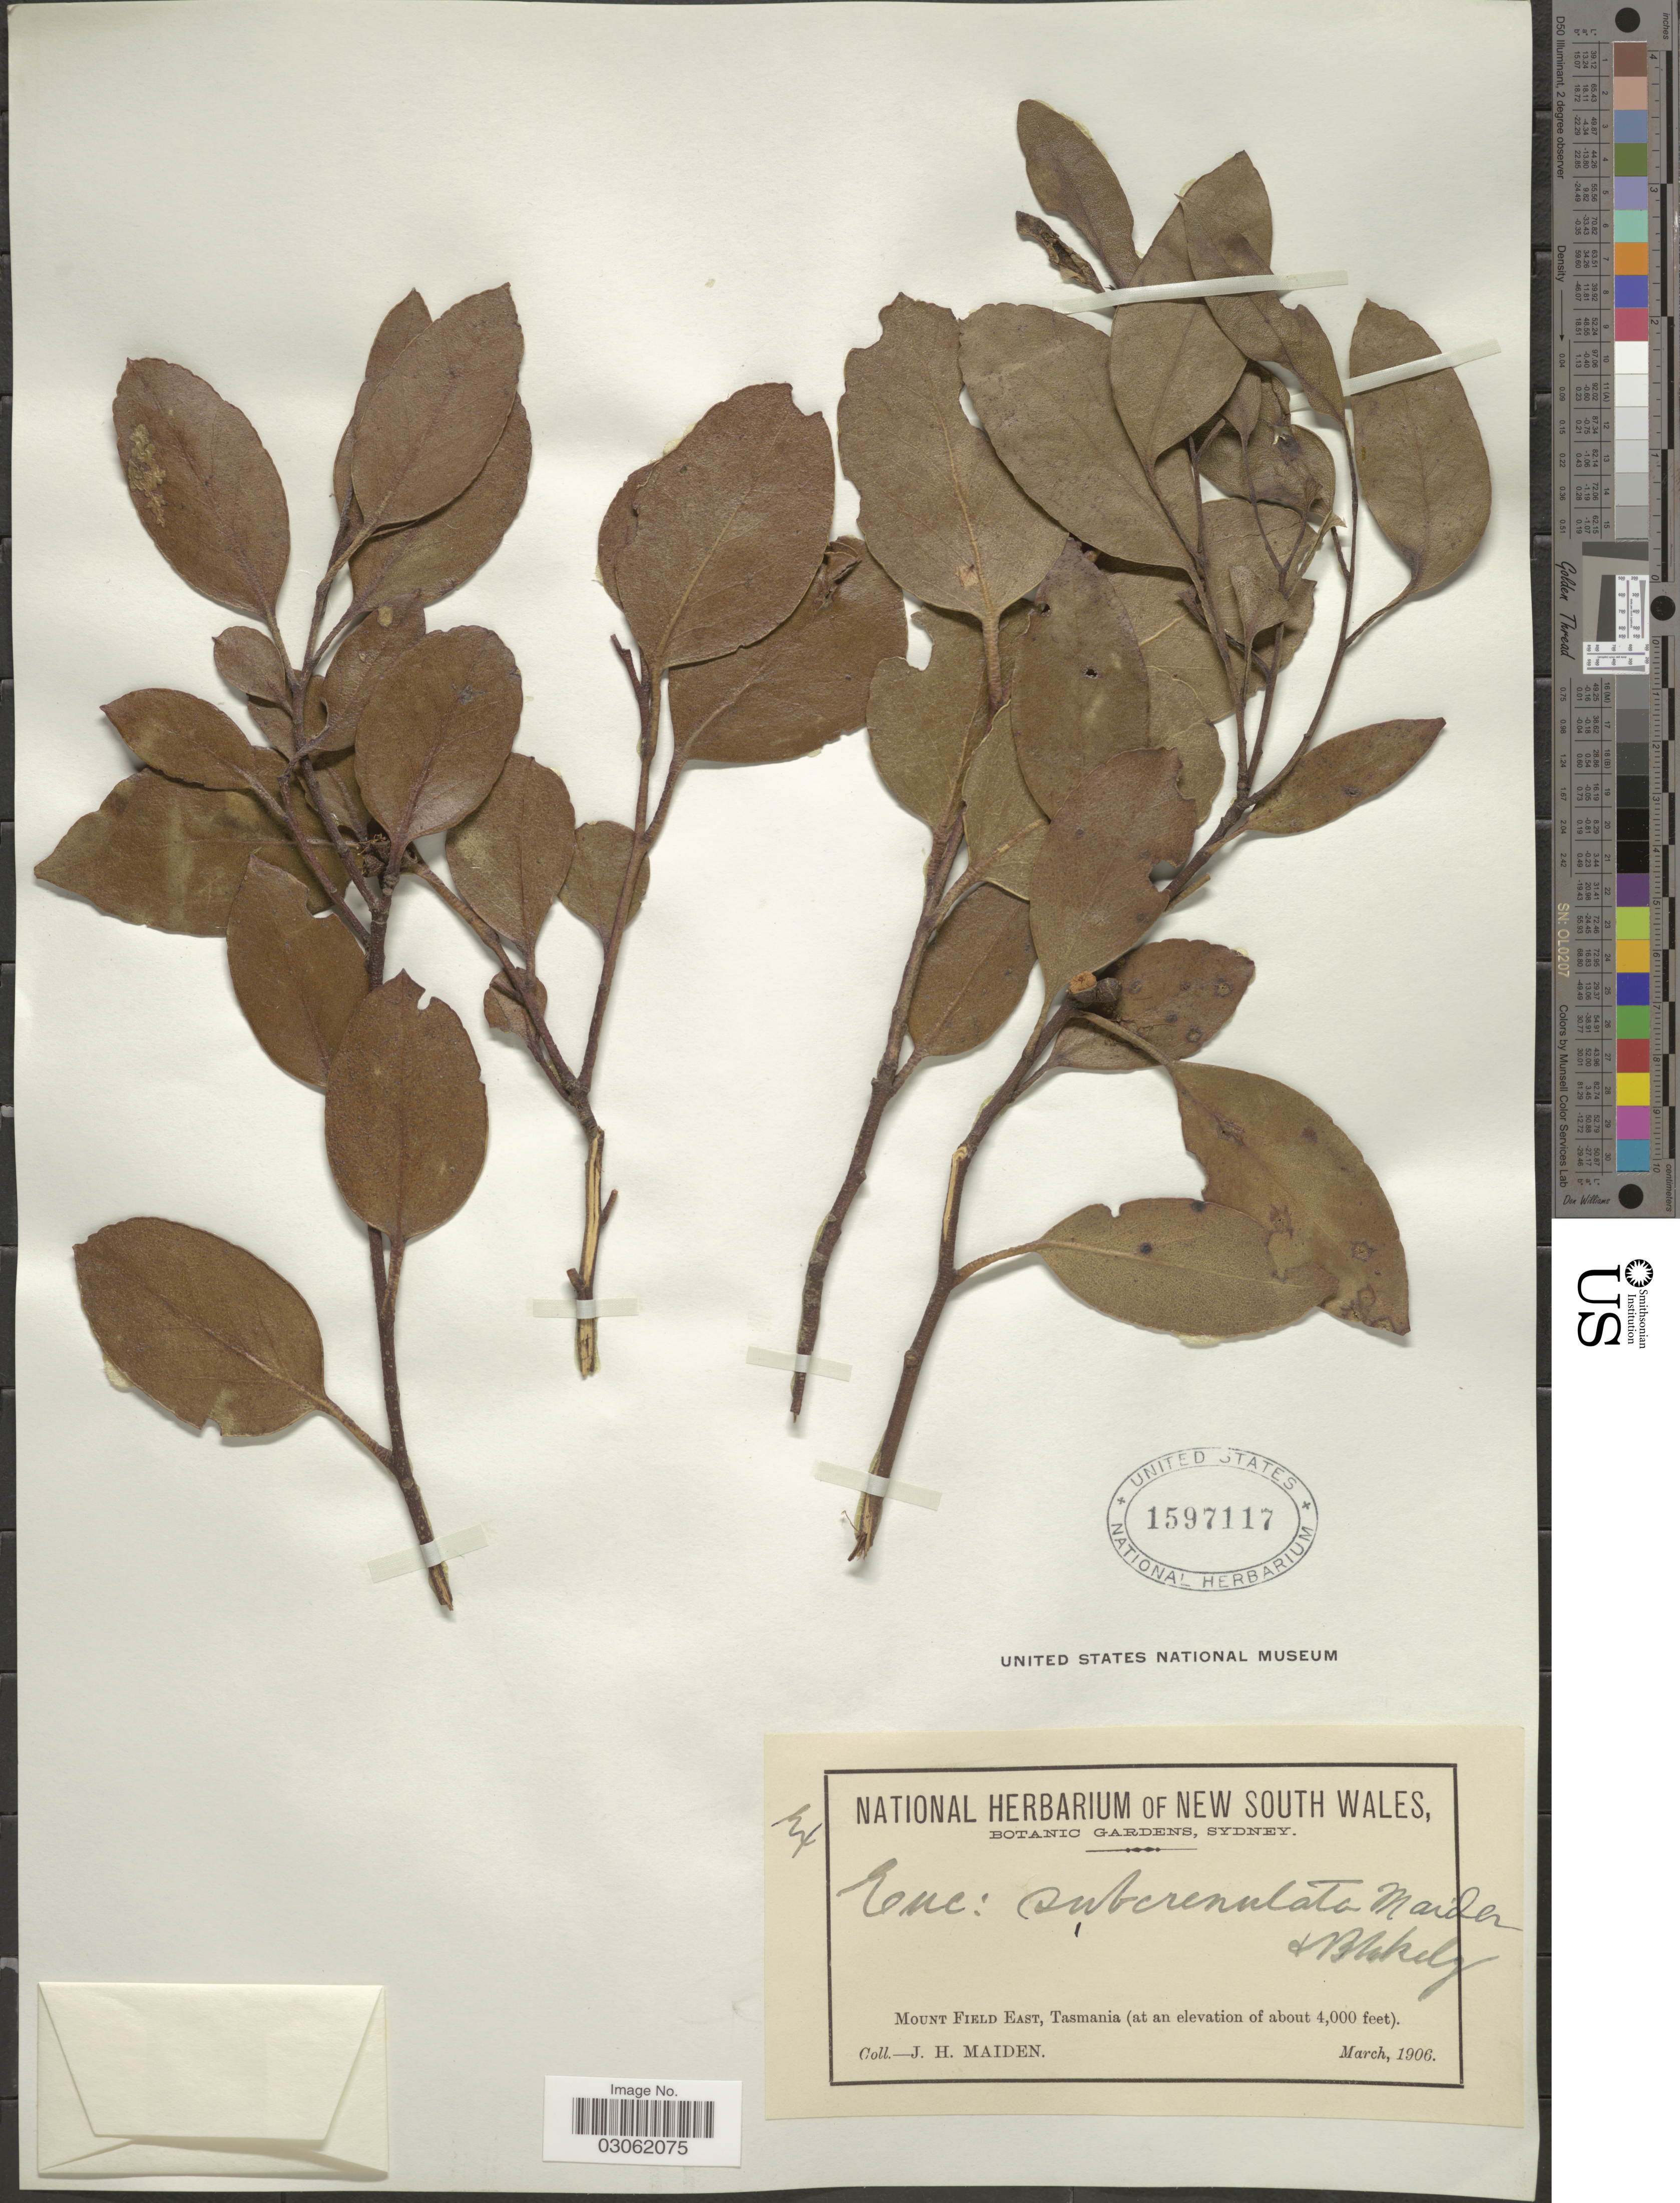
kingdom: Plantae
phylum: Tracheophyta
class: Magnoliopsida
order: Myrtales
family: Myrtaceae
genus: Eucalyptus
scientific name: Eucalyptus subcrenulata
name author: Maiden & Blakely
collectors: J. Maiden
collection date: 1906-03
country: Australia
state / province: Tasmania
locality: Mount Field East.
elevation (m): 1219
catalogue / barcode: US 1597117